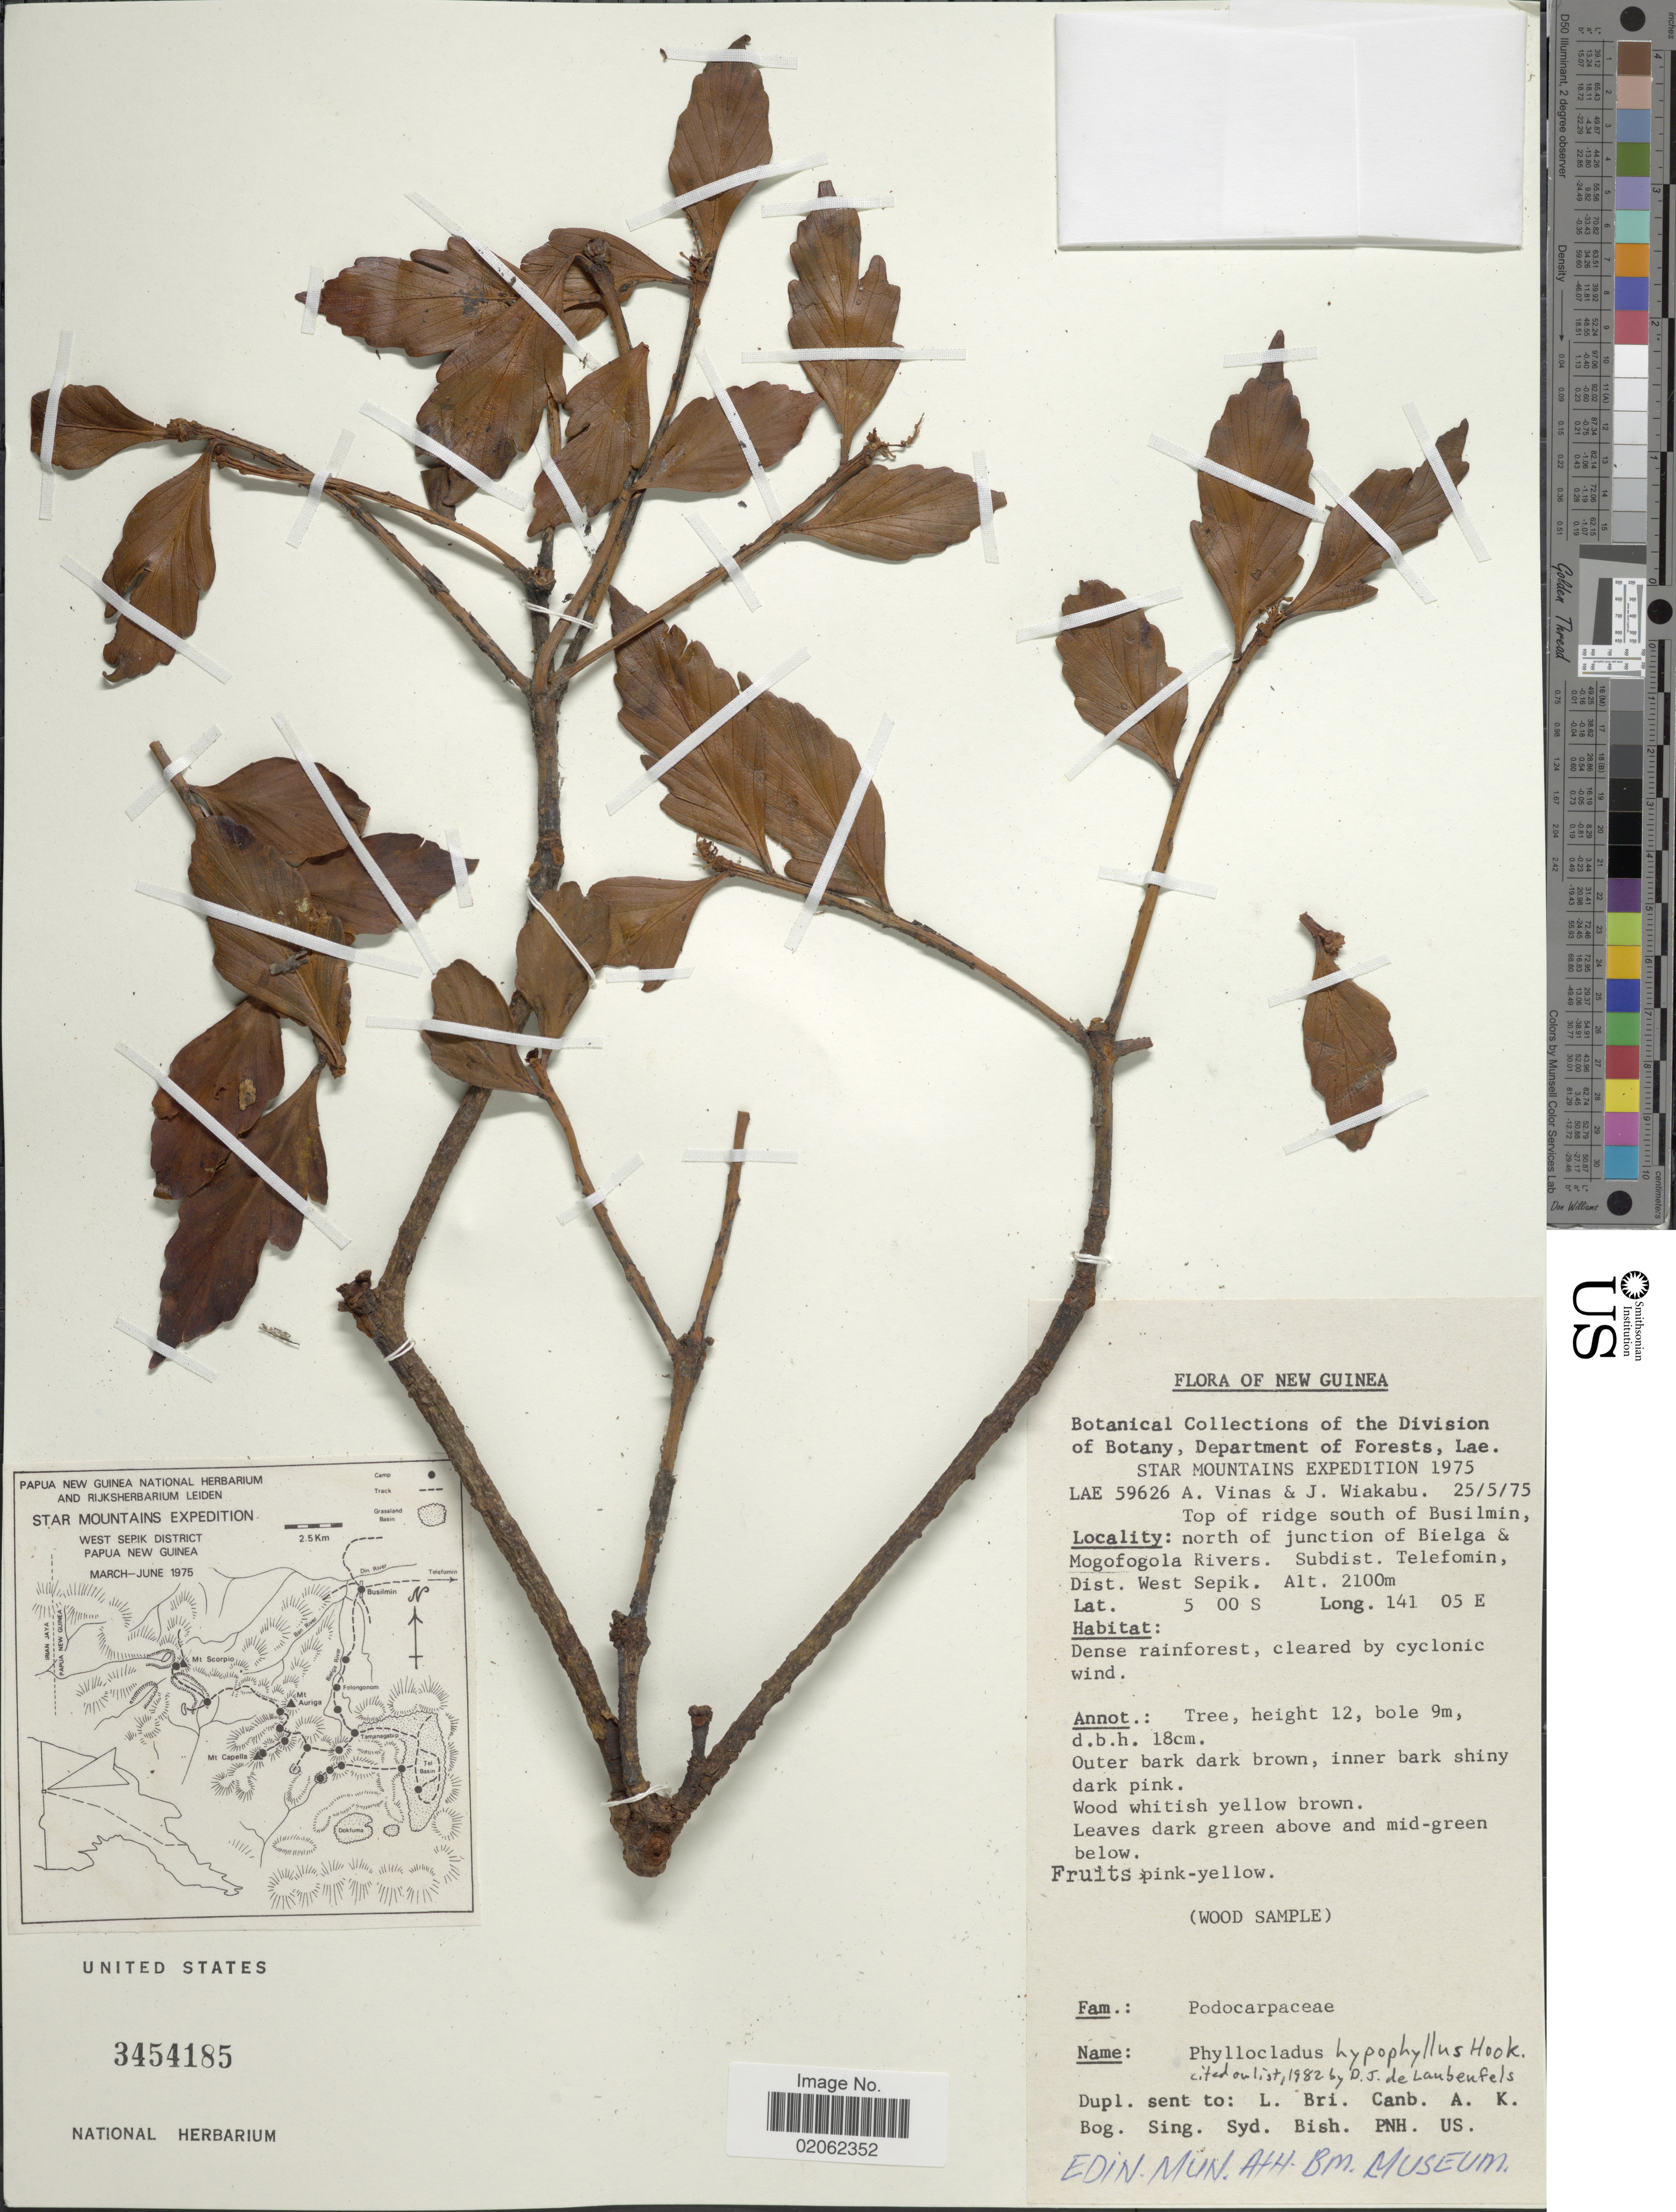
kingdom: Plantae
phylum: Tracheophyta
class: Pinopsida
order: Pinales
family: Phyllocladaceae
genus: Phyllocladus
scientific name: Phyllocladus hypophyllus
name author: Hook. f.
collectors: A. Vinas & J. Wiakabu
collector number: LAE 59626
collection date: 1975-05-25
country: Papua New Guinea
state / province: Sandaun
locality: New Guinea, Star Mountains, Top of ridge south of Busilmin, north of junction of Bielga & Mogofogola Rivers. Subdist Telefomin, Dist West Sepik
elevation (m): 2100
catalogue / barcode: US 3454185